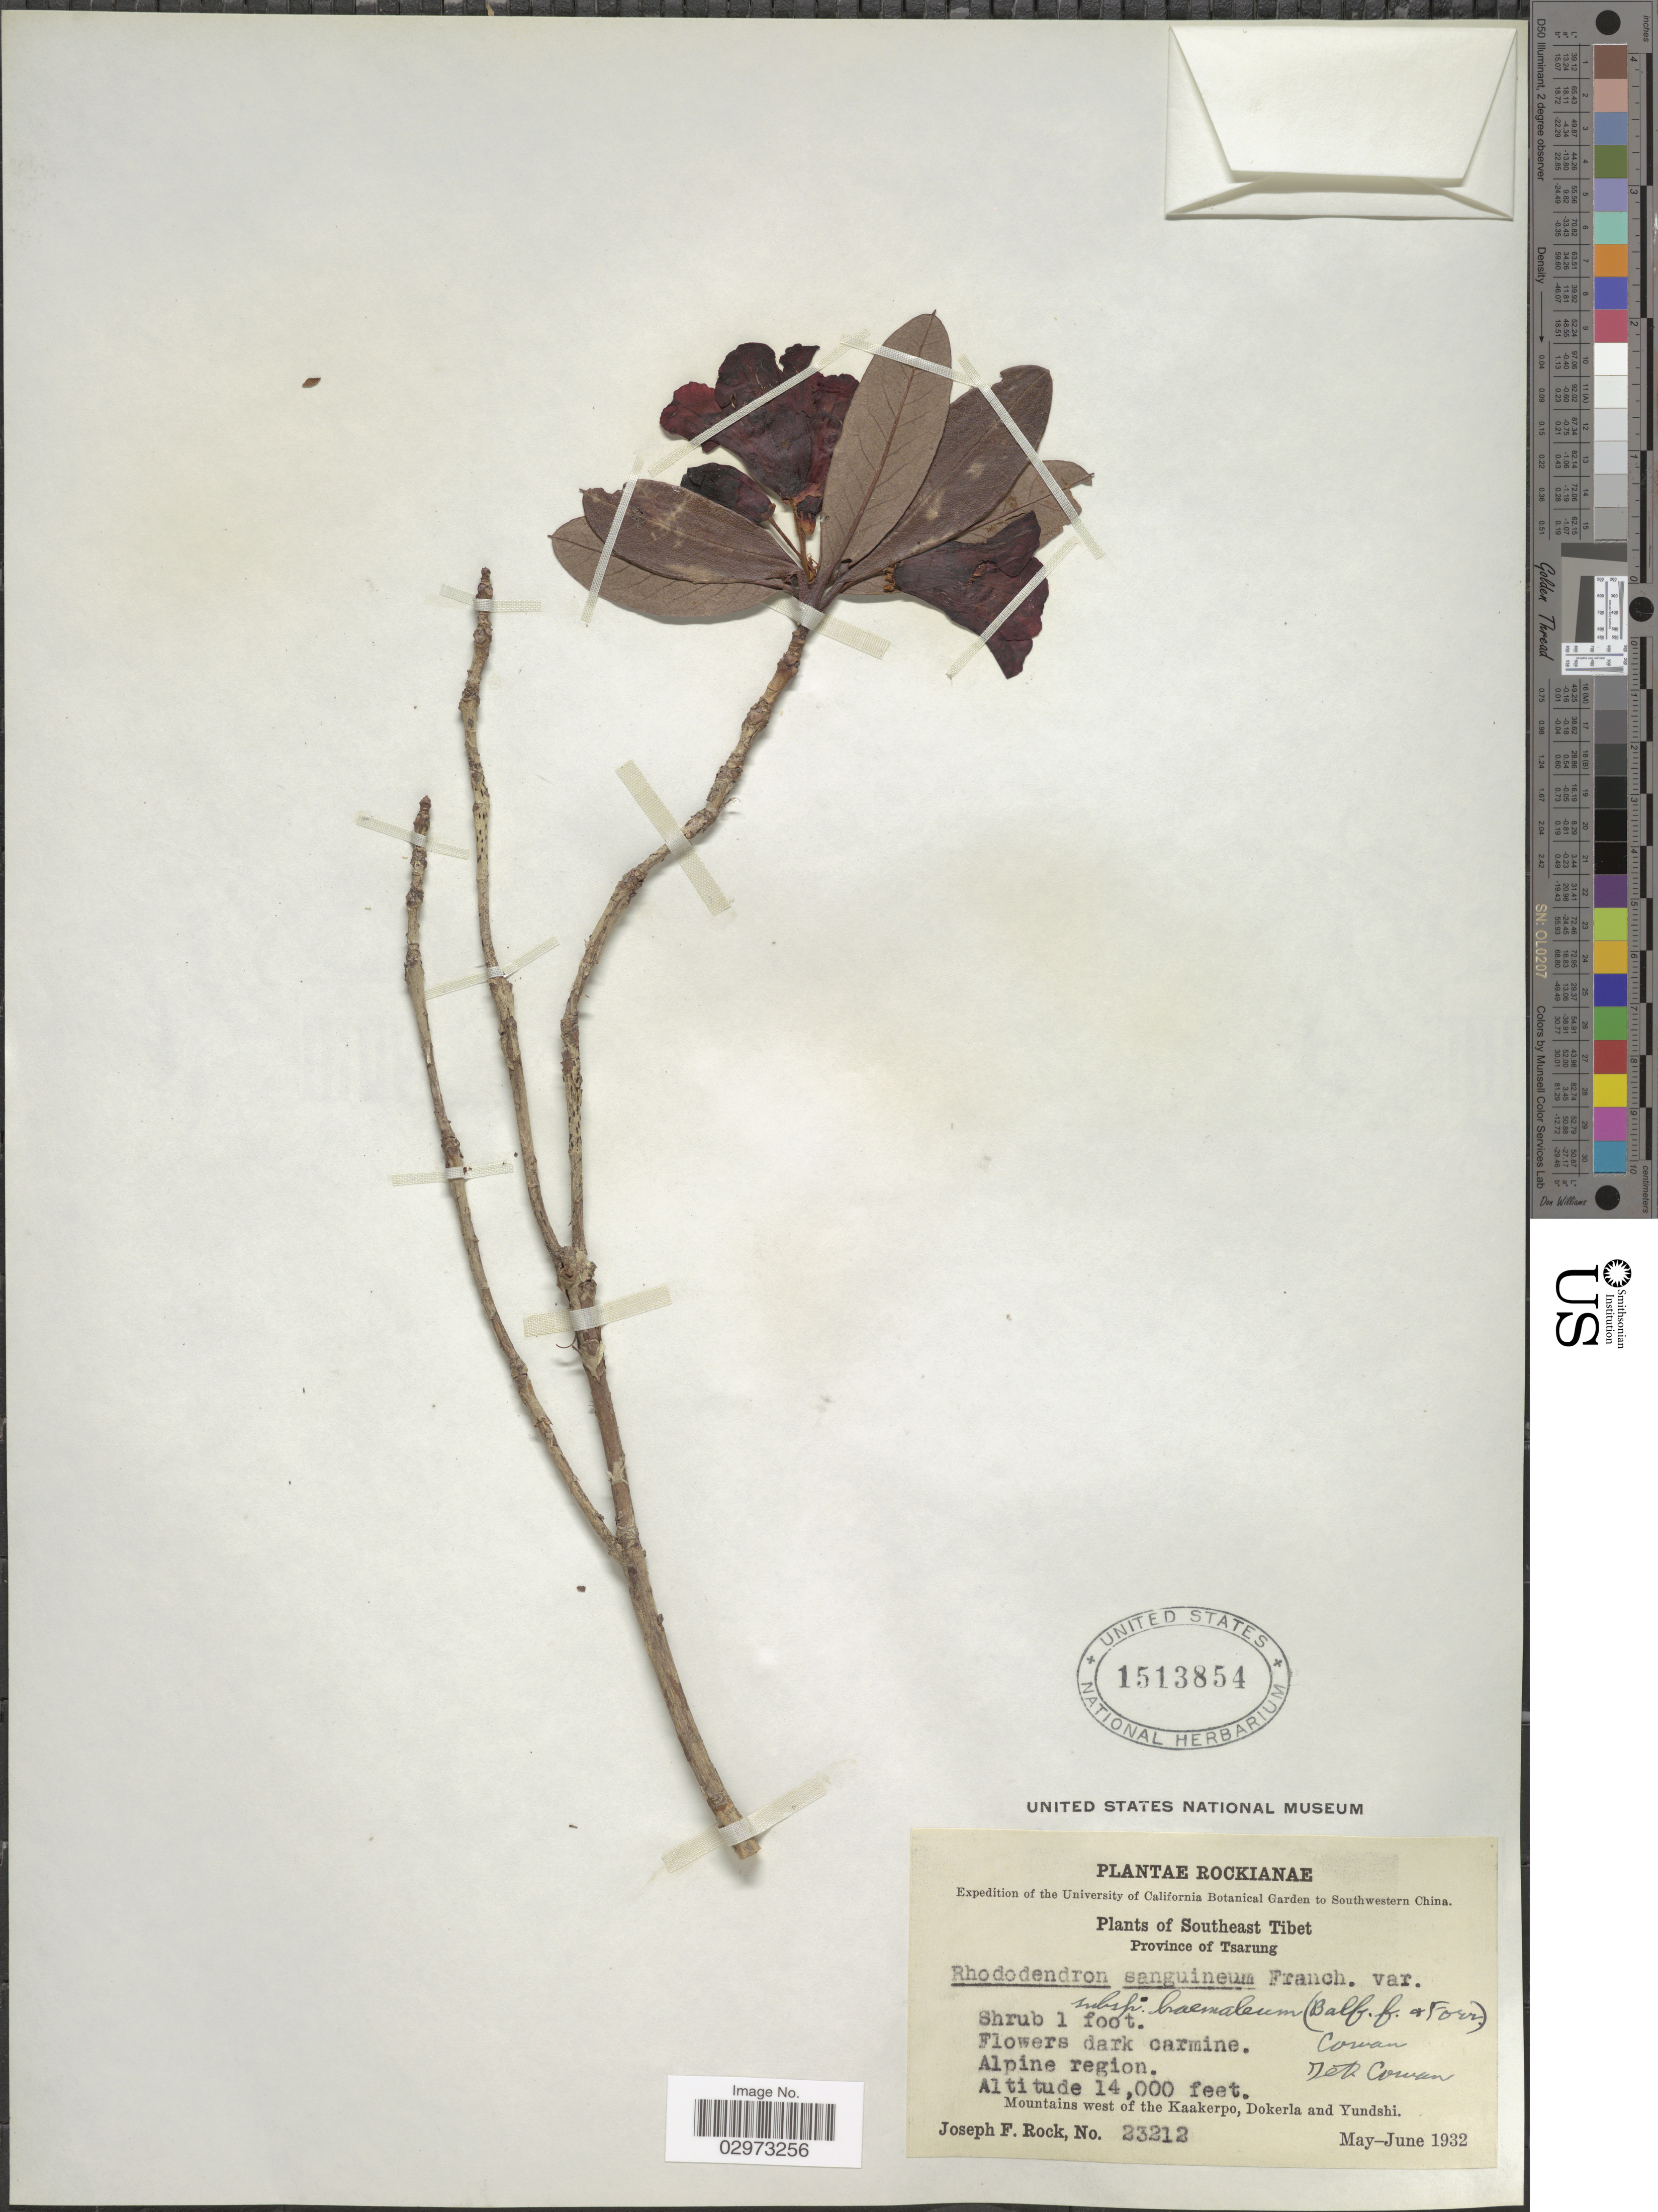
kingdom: Plantae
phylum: Tracheophyta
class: Magnoliopsida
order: Ericales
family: Ericaceae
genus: Rhododendron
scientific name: Rhododendron sanguineum subsp. haemaleum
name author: (Balf. f. & Forrest) Cowan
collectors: J. F. Rock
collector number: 23212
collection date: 1932-05/1932-06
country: China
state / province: Xizang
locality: Southwestern China. Southeast Tibet. Province of Tsarung. Alpine region. Mountains west of the Kaakerpo, Dokerla and Yundshi.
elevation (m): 4267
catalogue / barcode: US 1513854